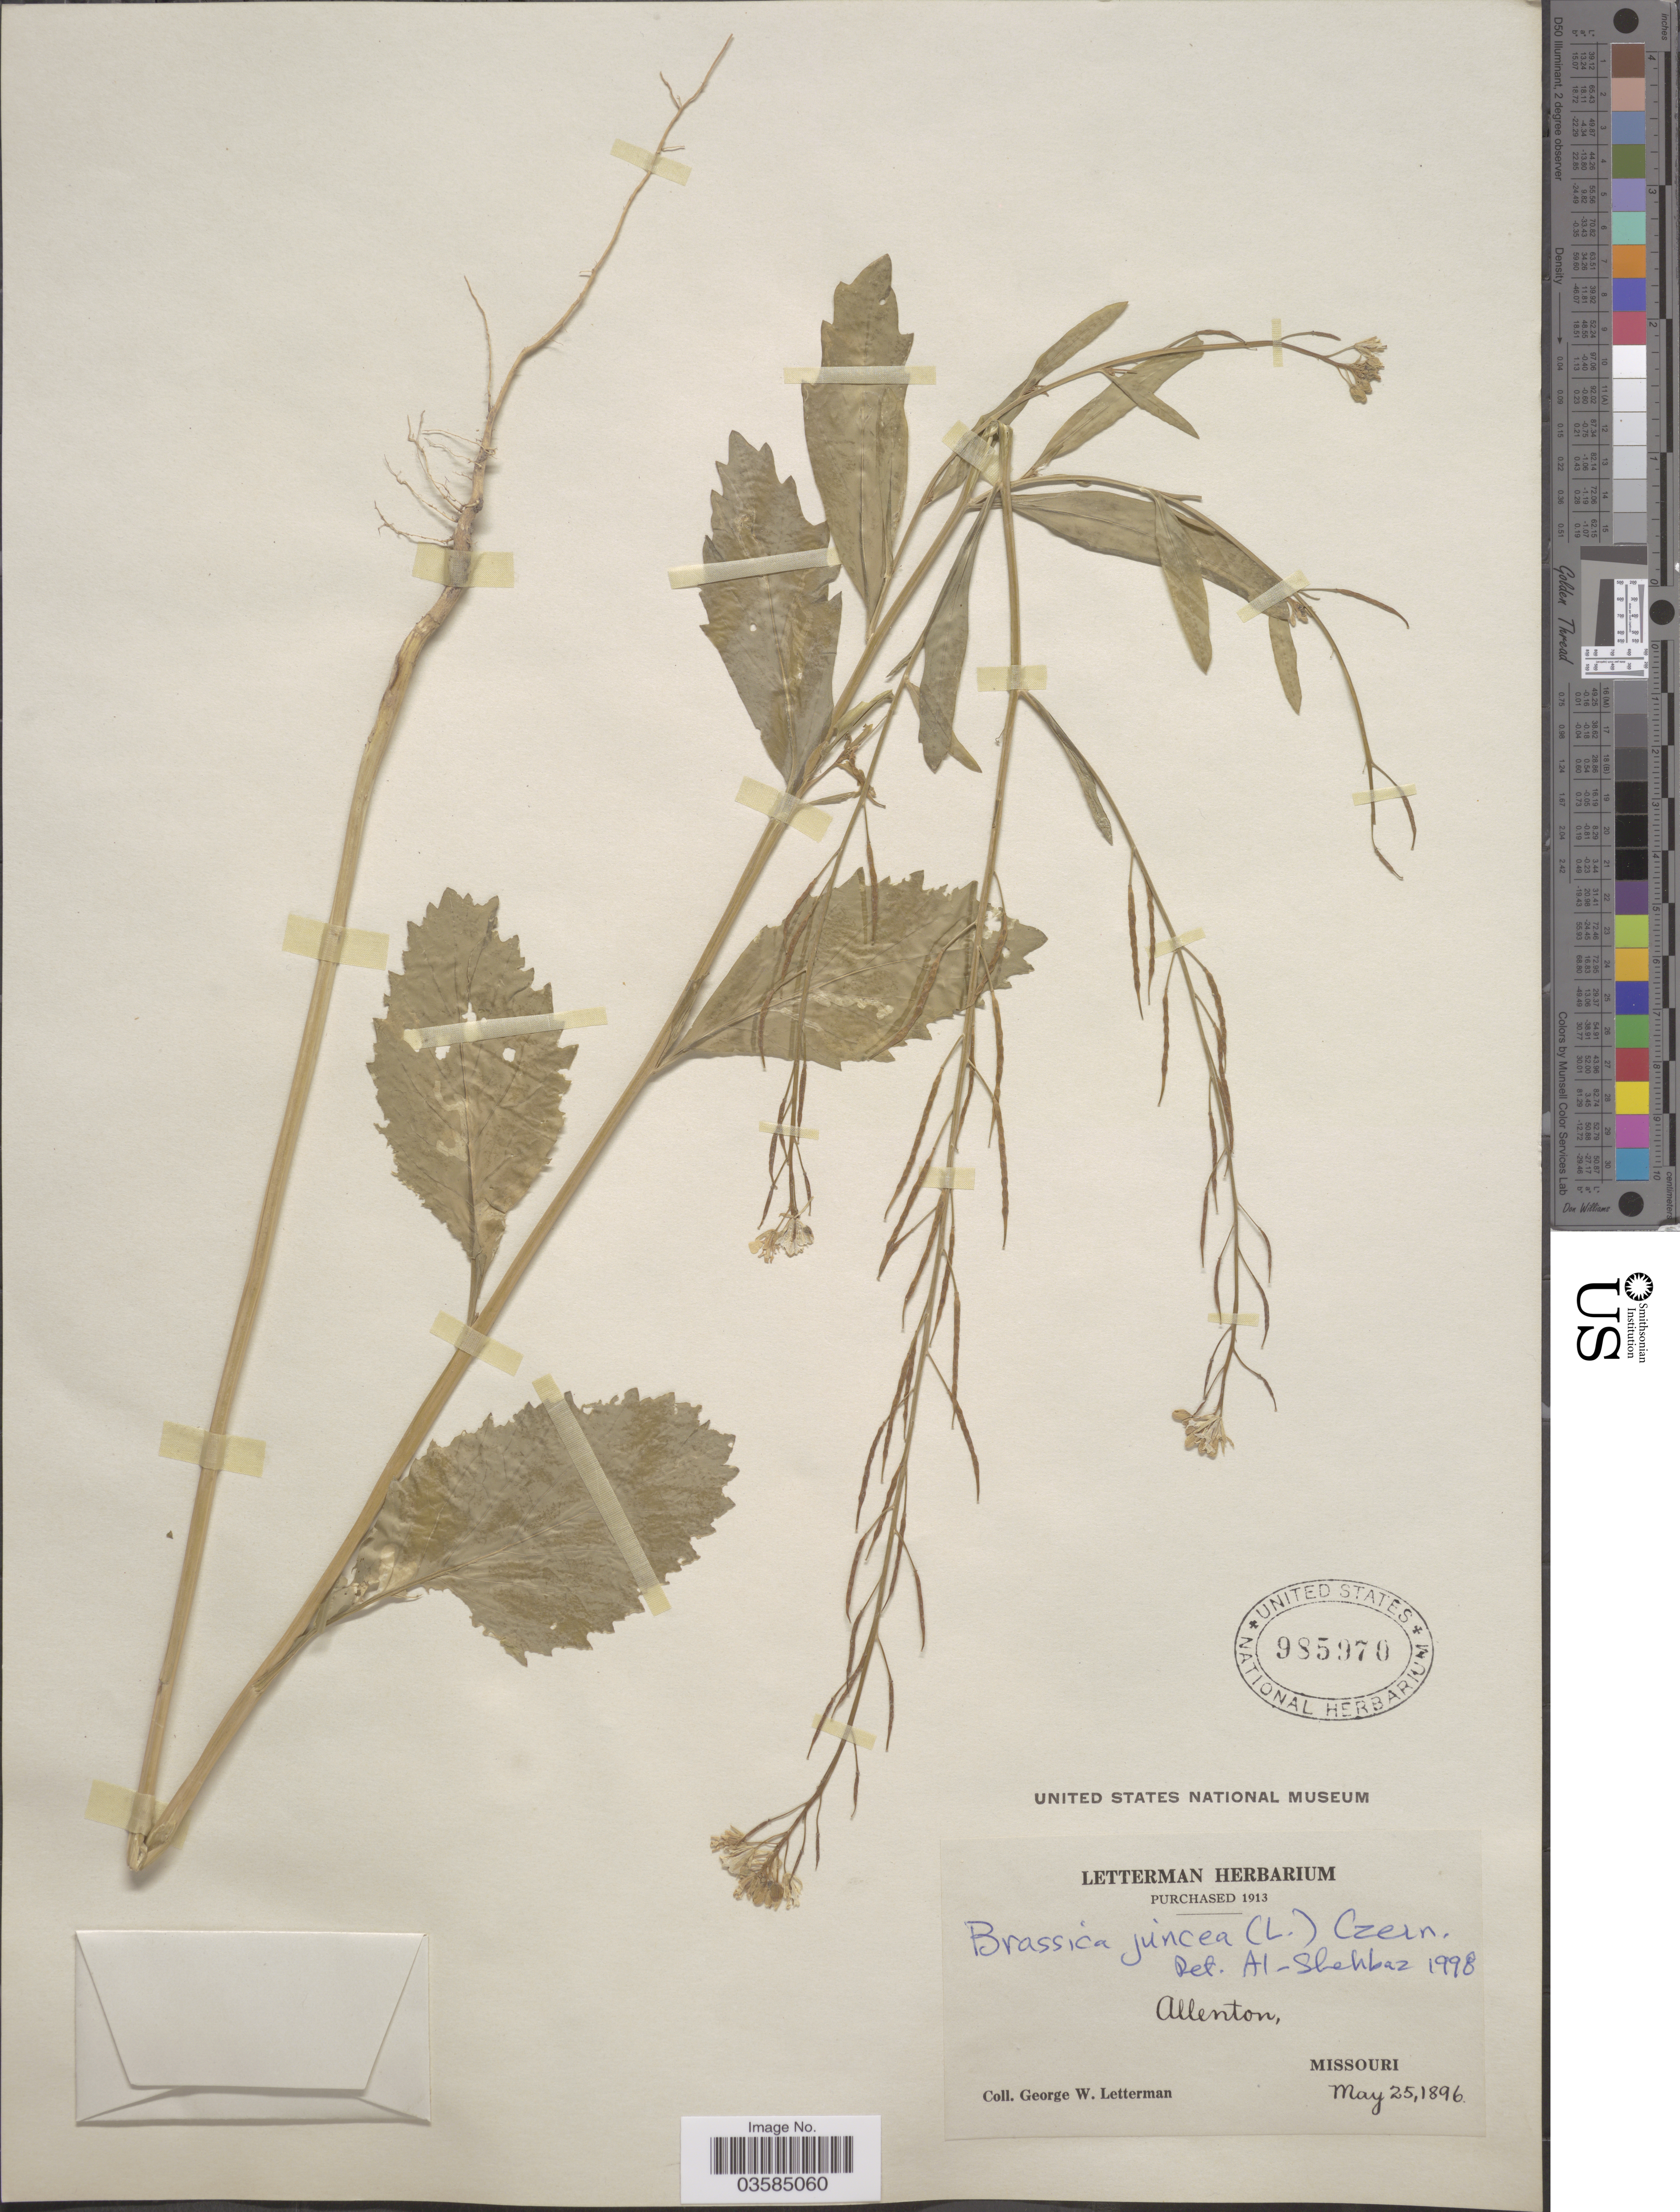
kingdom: Plantae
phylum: Tracheophyta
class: Magnoliopsida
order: Brassicales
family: Brassicaceae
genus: Brassica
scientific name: Brassica juncea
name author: (L.) Czern.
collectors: G. W. Letterman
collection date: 1896-05-25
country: United States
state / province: Missouri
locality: Allenton.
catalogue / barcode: US 985970